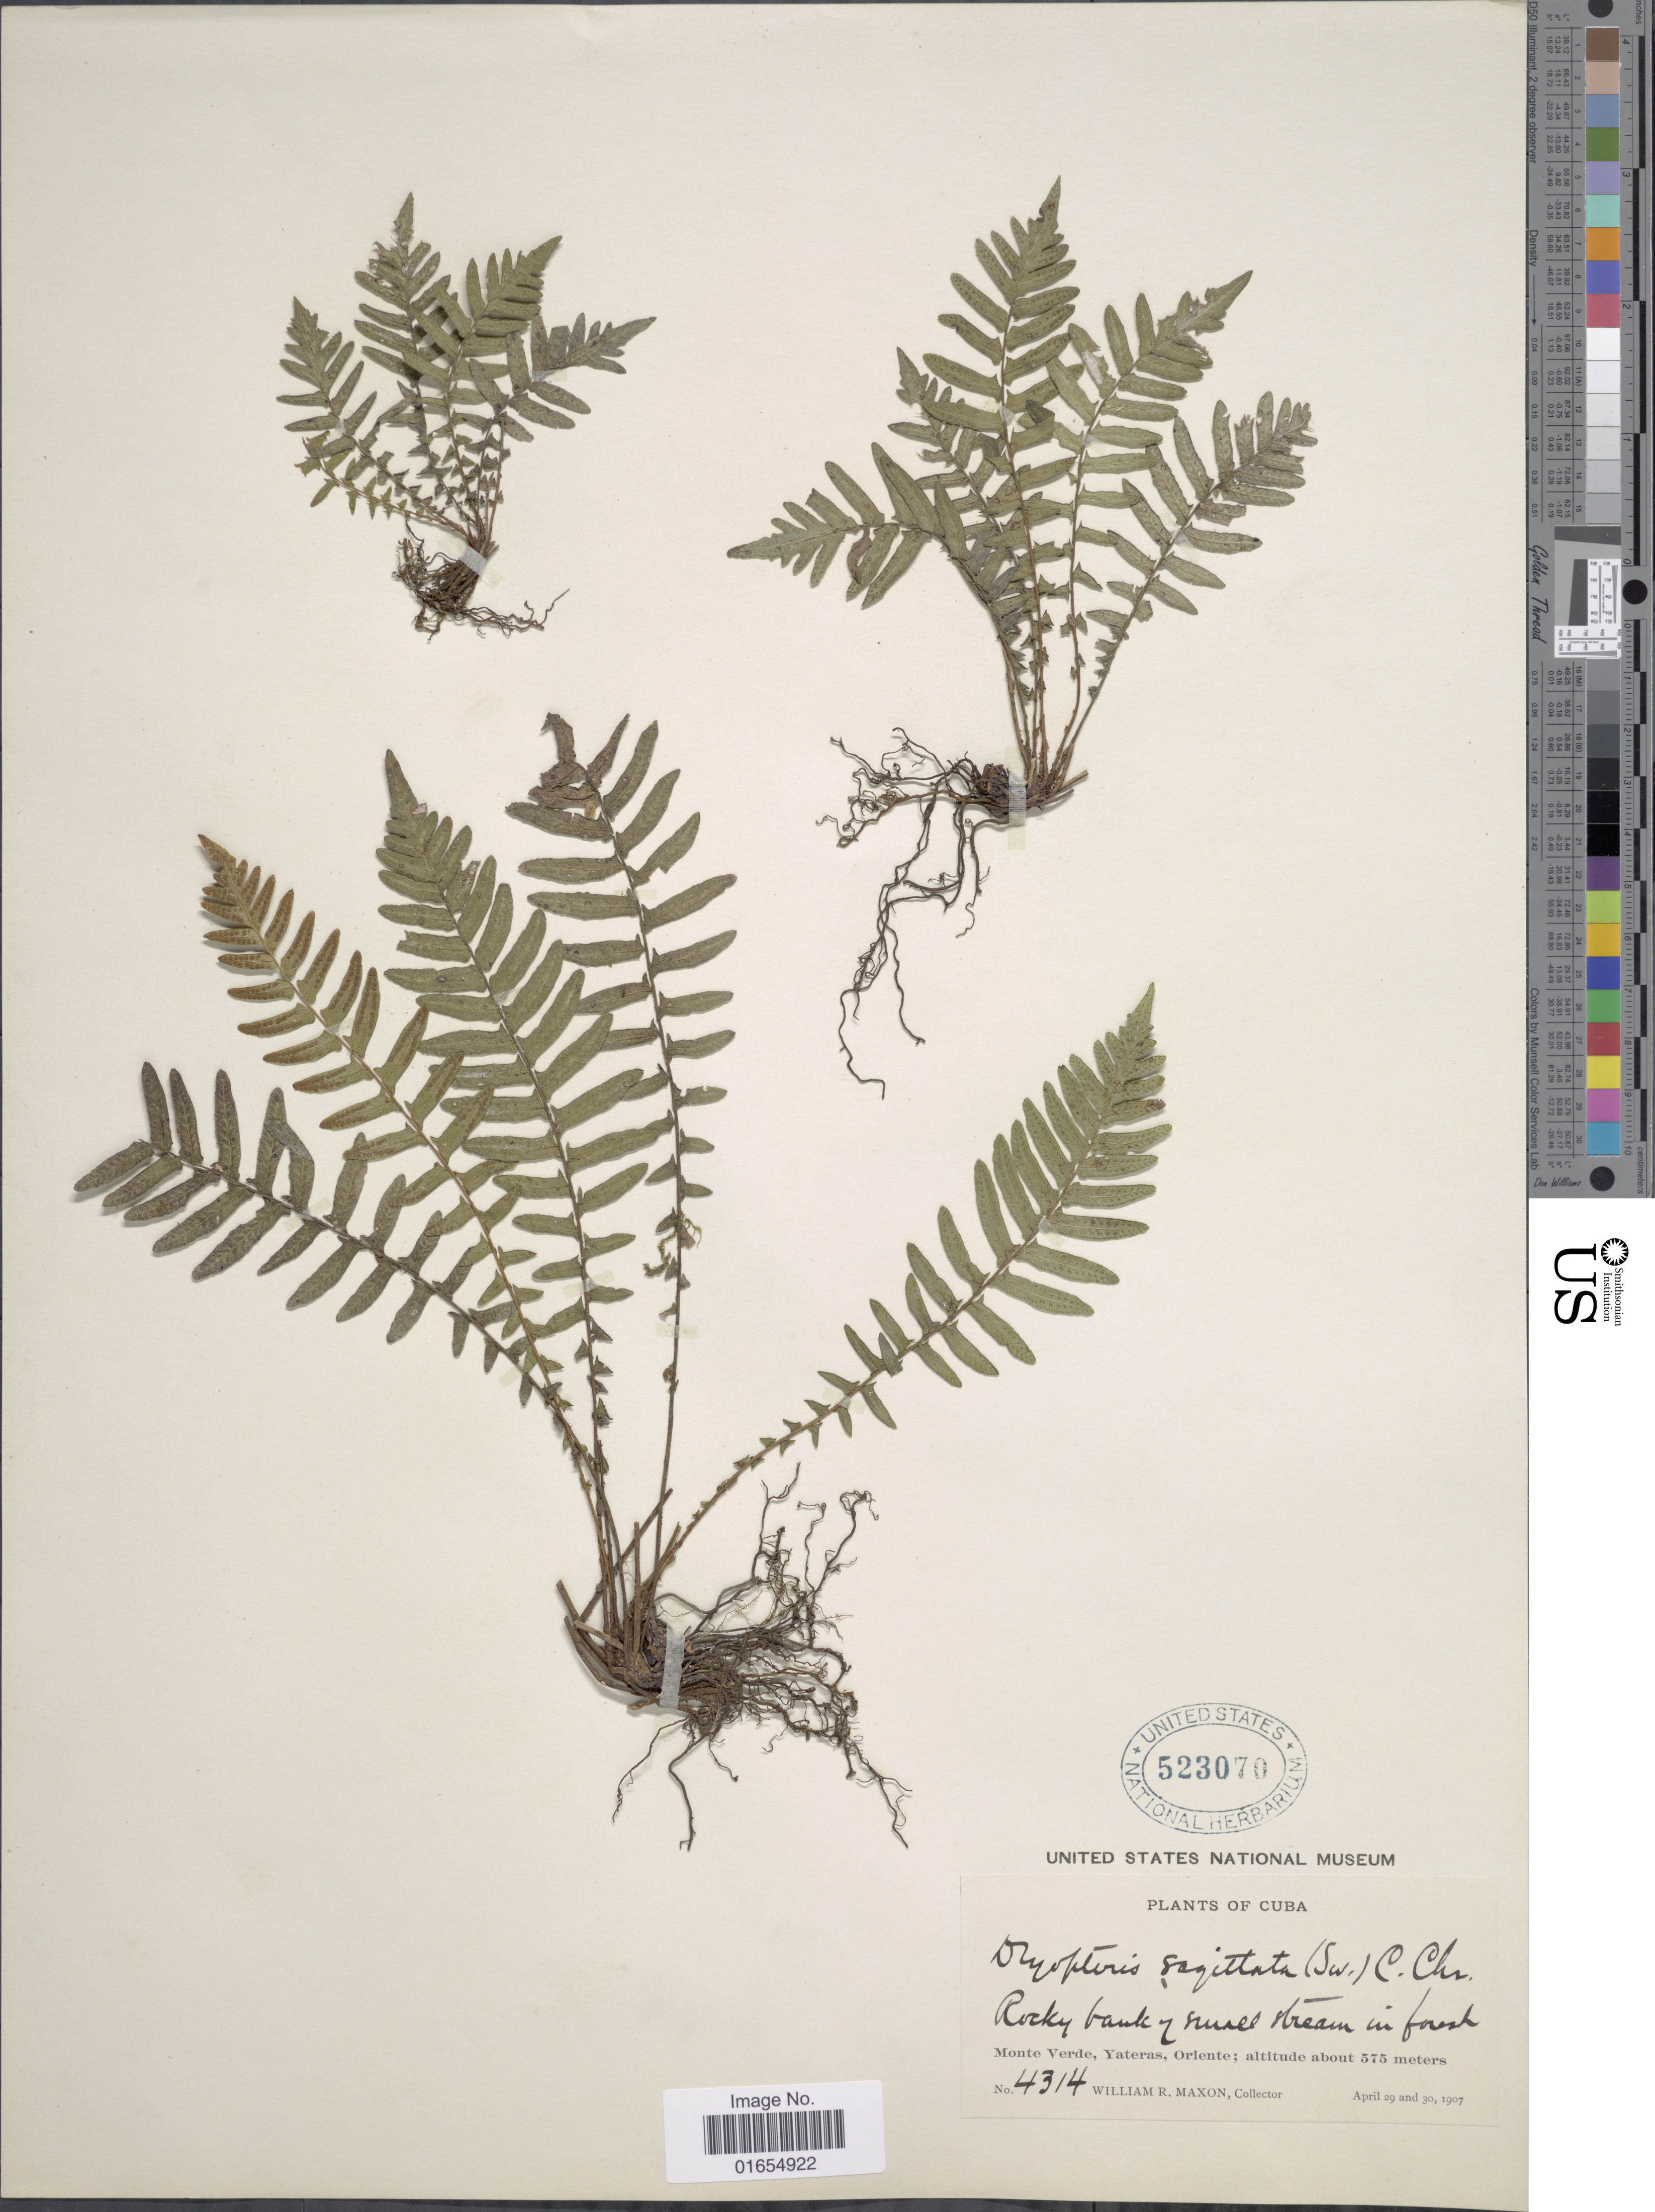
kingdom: Plantae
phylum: Tracheophyta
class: Polypodiopsida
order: Polypodiales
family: Thelypteridaceae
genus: Goniopteris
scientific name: Goniopteris sagittata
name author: (Sw.) Pic. Serm.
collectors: W. R. Maxon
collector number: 4314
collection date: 1907-04-29/1907-04-30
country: Cuba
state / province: Oriente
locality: Monte verde, Yateras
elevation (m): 575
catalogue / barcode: US 523070